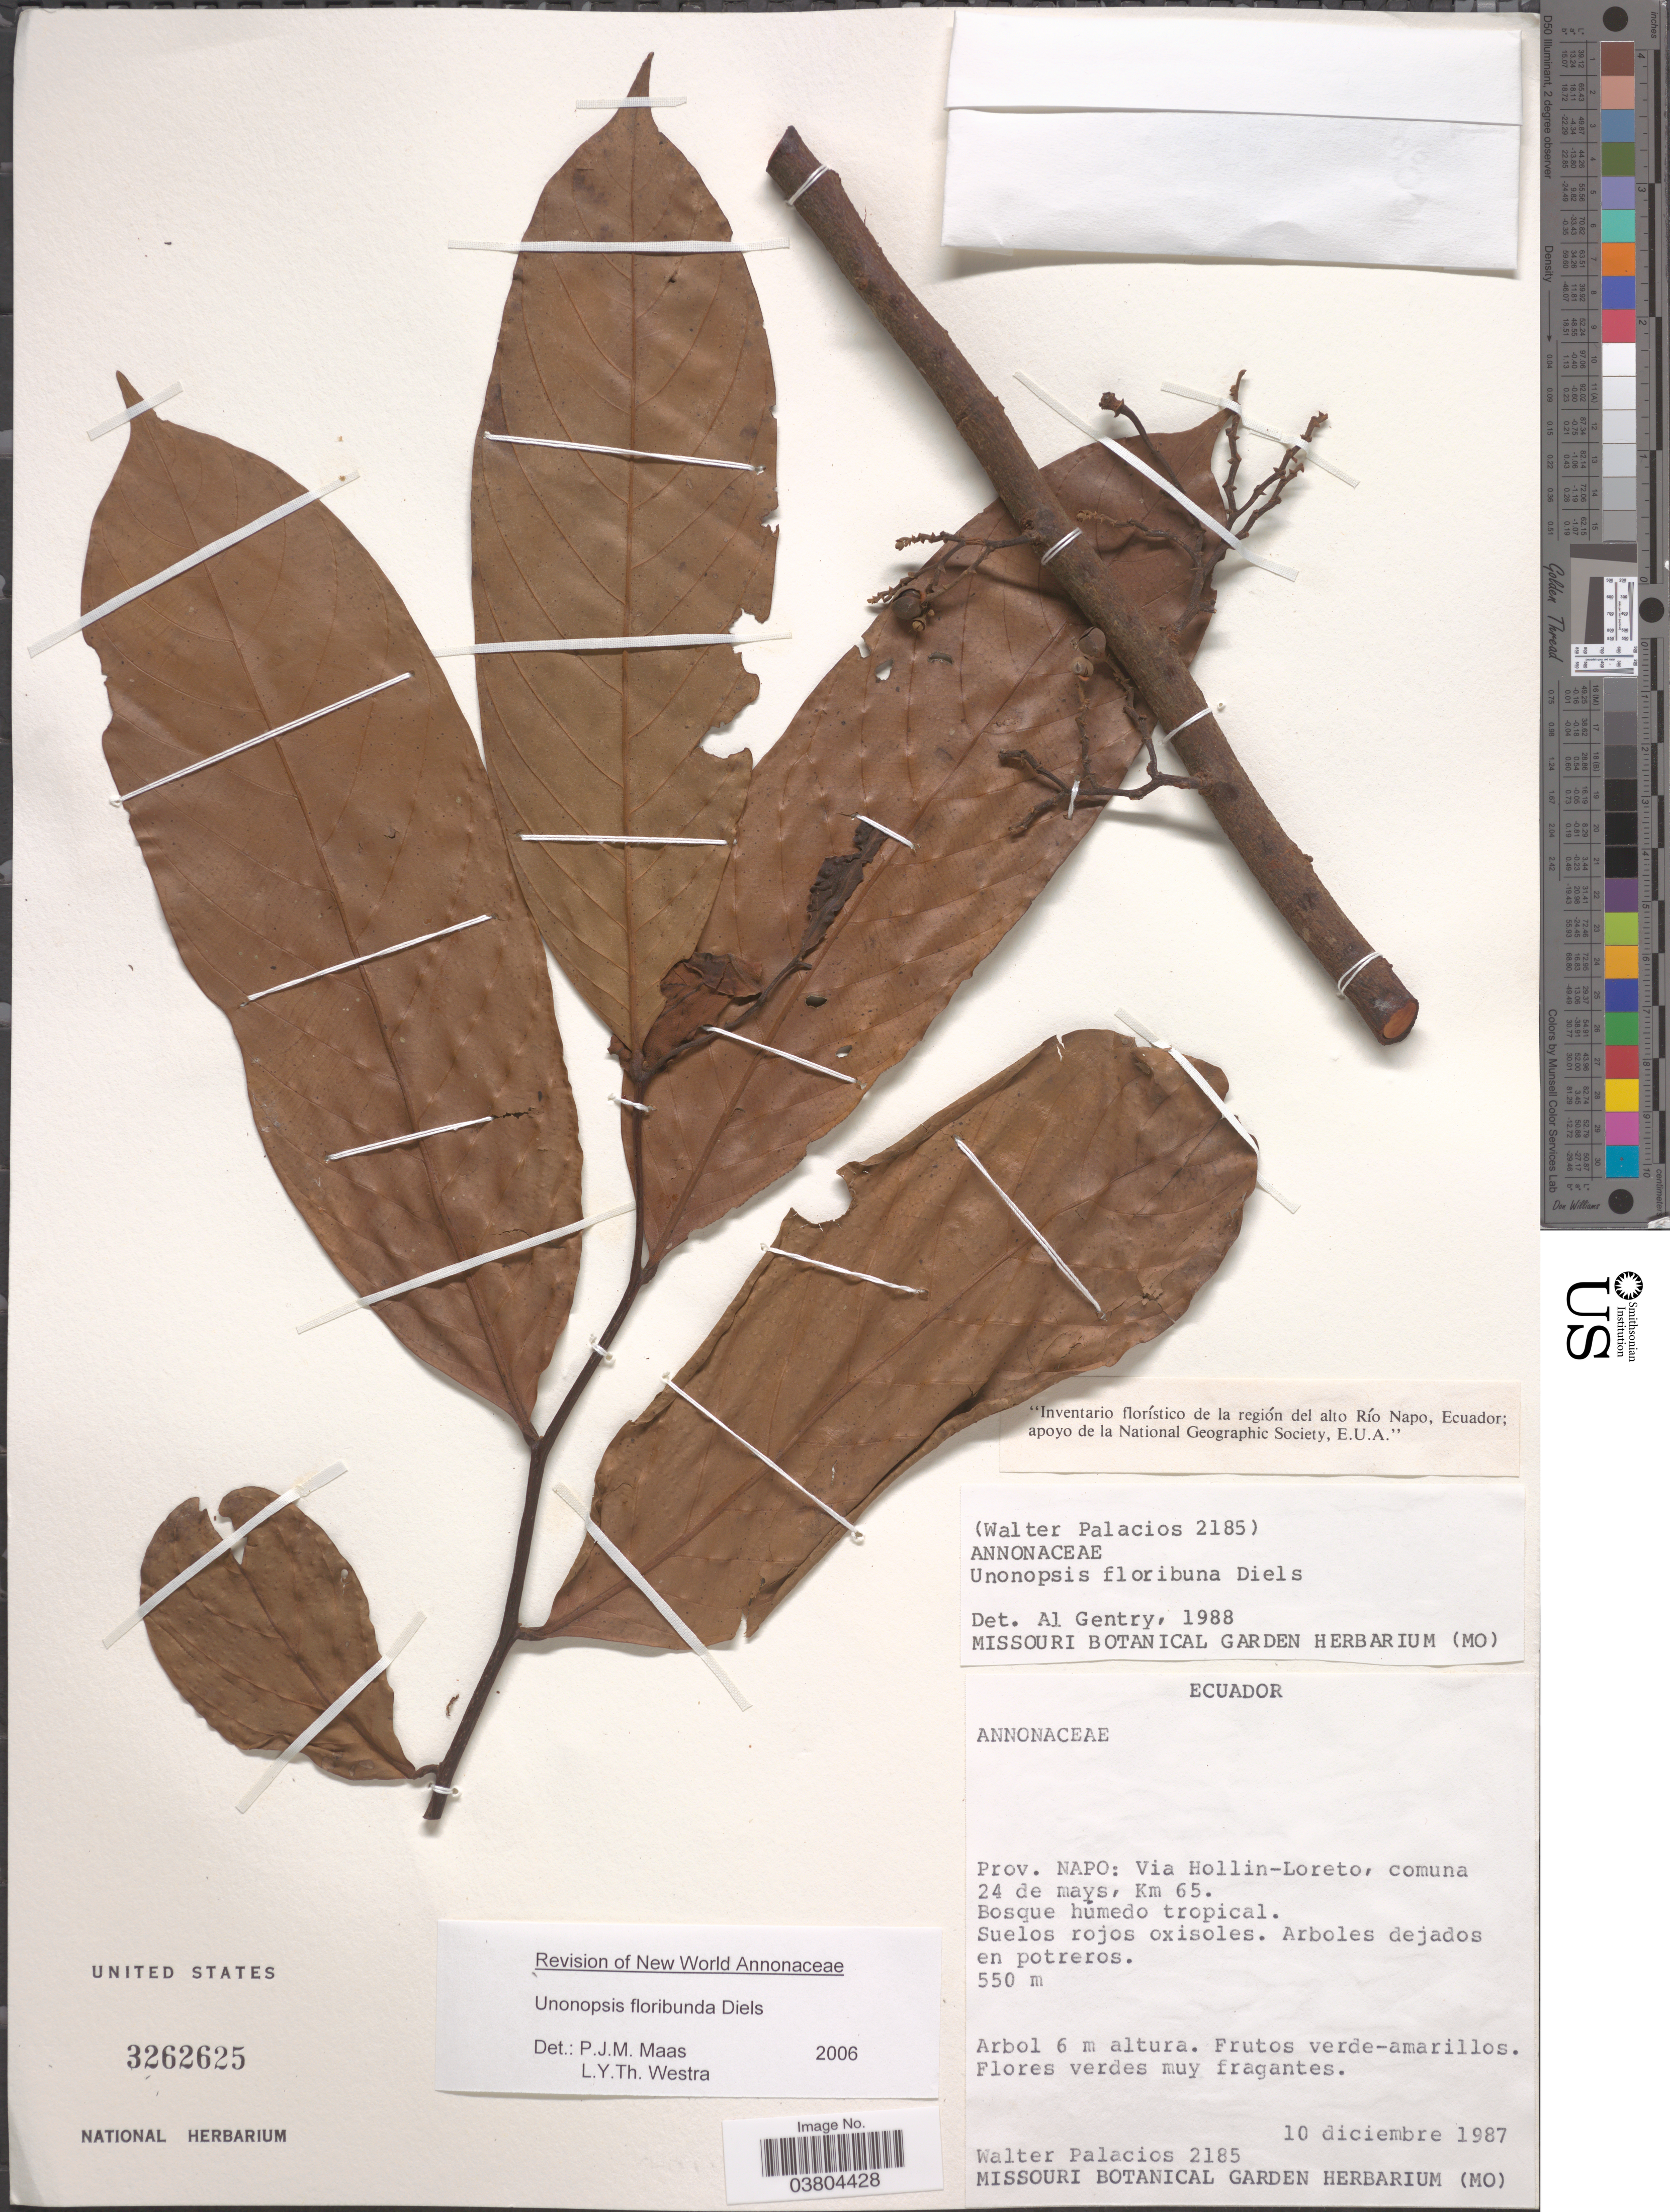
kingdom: Plantae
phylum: Tracheophyta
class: Magnoliopsida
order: Magnoliales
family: Annonaceae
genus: Unonopsis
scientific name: Unonopsis floribunda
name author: Diels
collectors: W. Palacios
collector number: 2185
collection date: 1987-12-10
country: Ecuador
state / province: Napo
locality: Via Hollin-Loreto, comuna 24 de mays, Km 65. Bosque húmedo tropical.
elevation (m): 550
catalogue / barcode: US 3262625